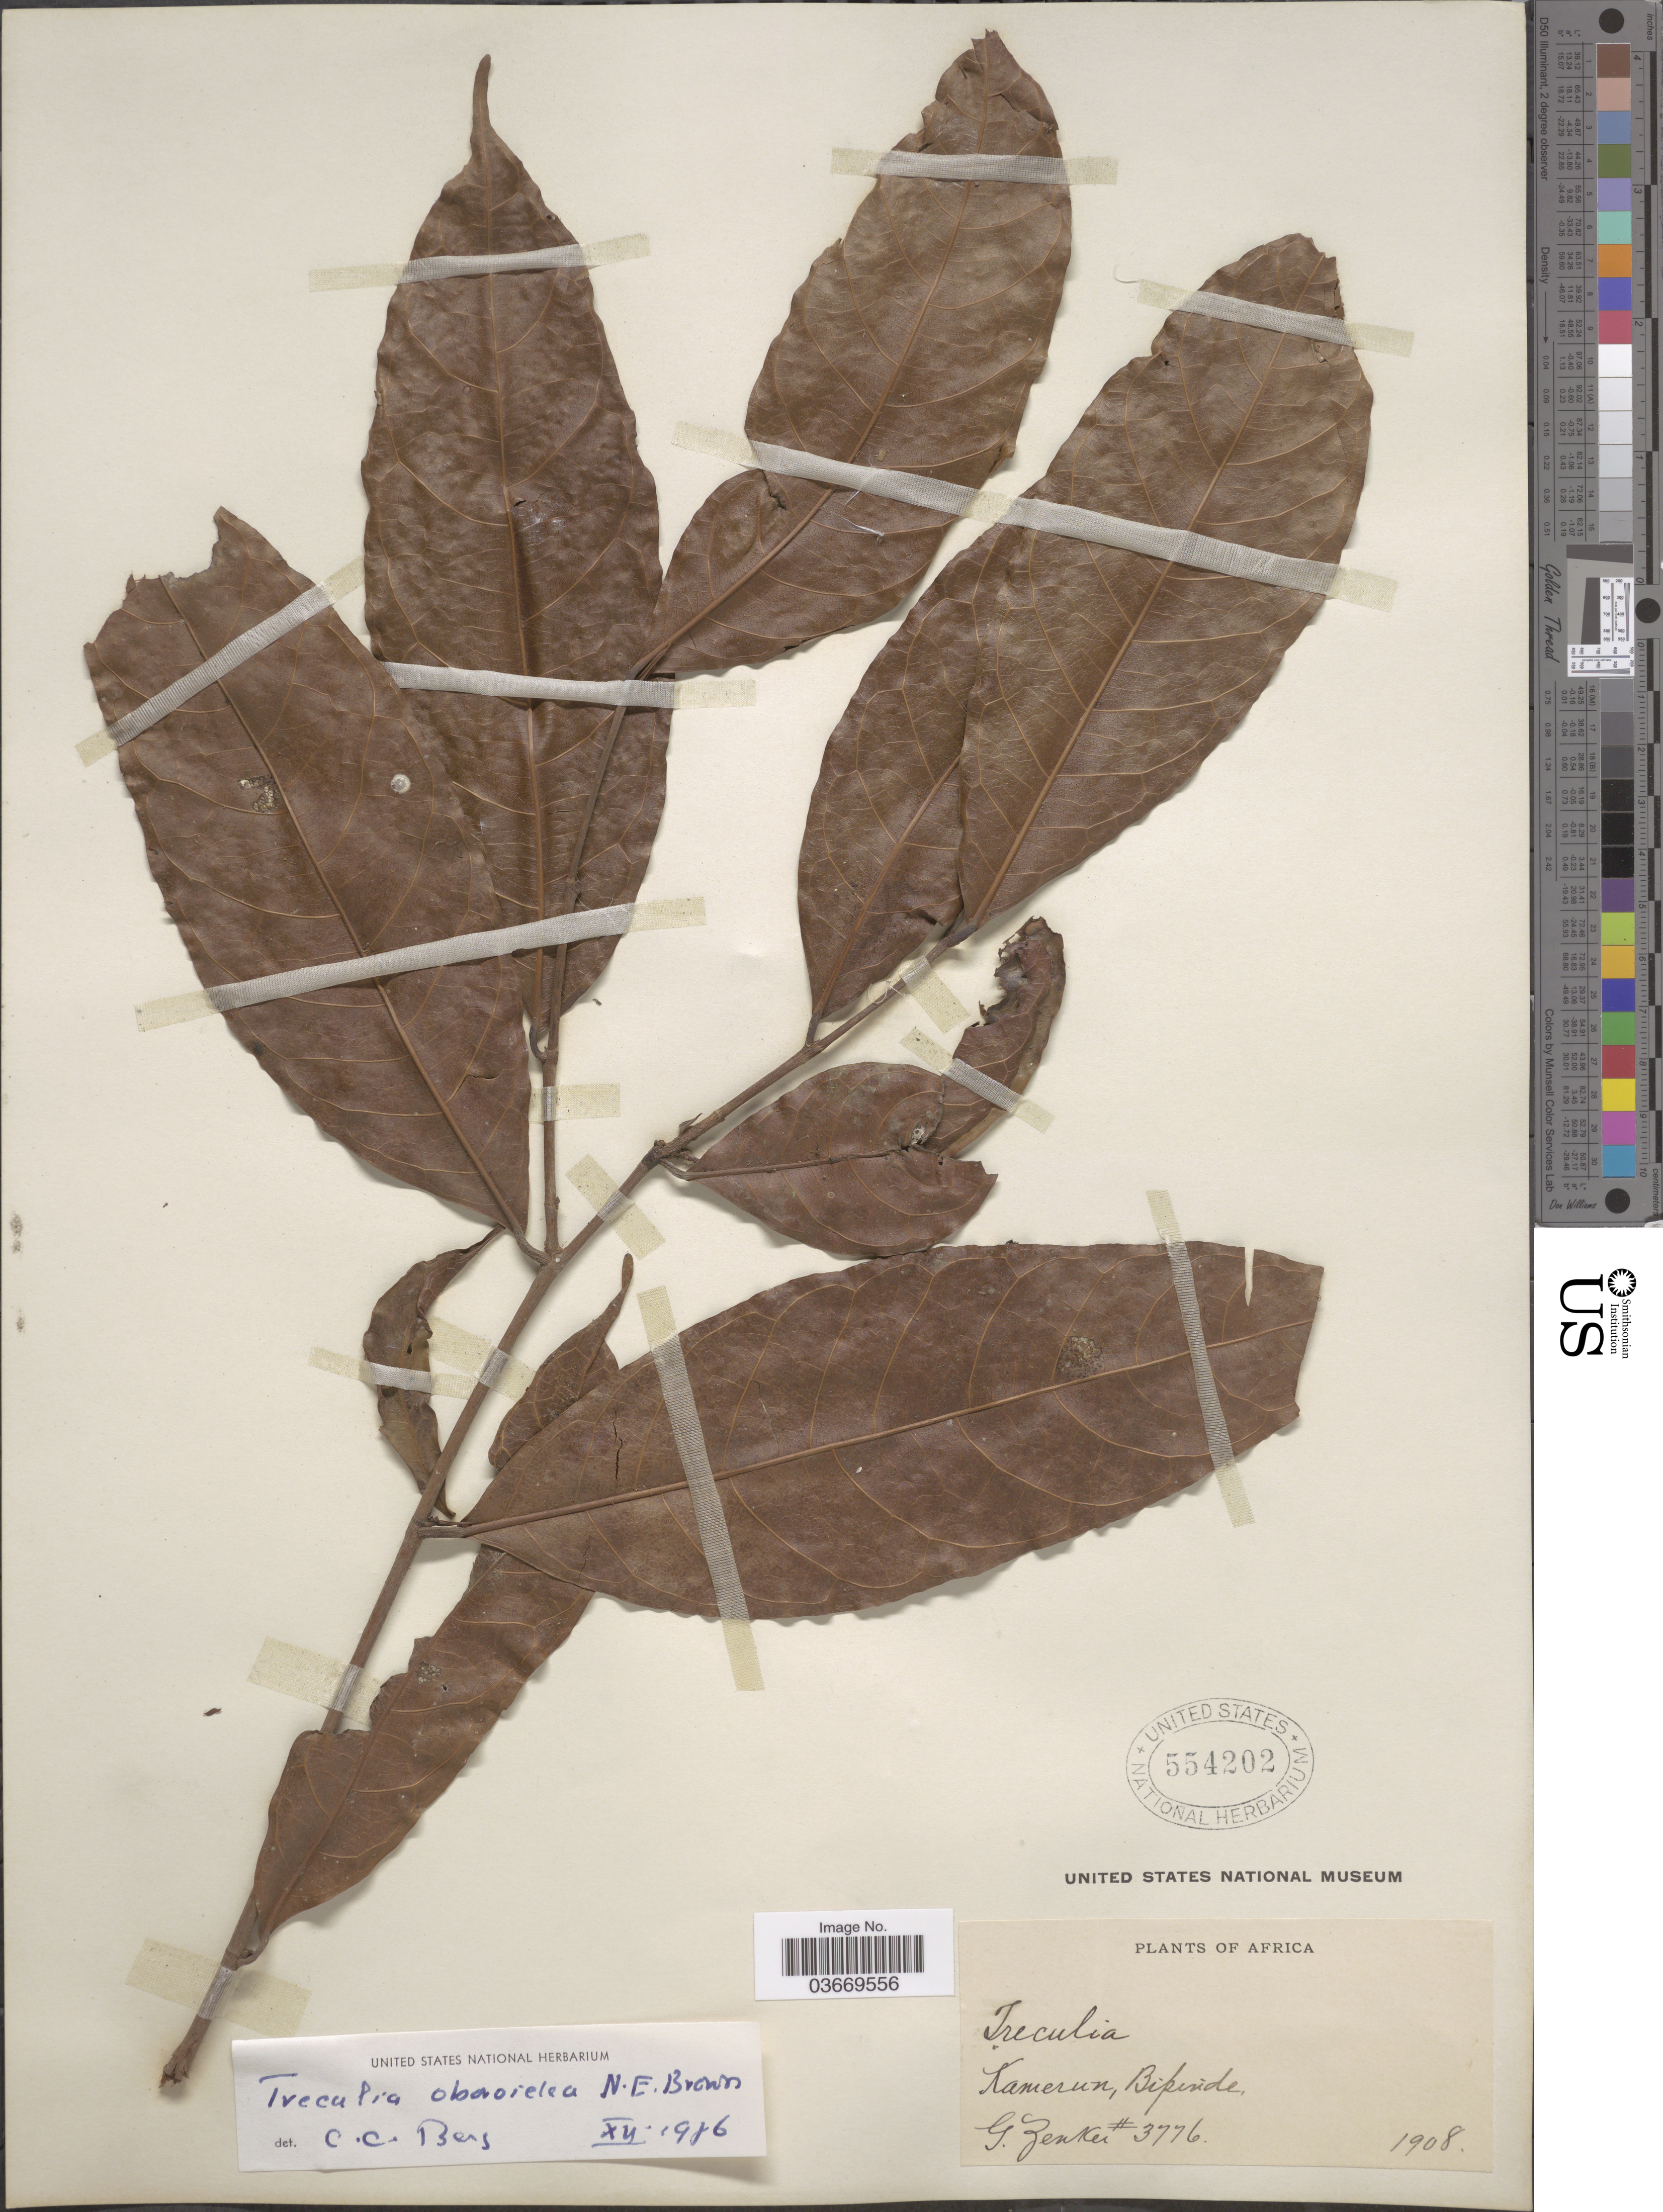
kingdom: Plantae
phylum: Tracheophyta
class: Magnoliopsida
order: Rosales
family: Moraceae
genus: Treculia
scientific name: Treculia obovoidea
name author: N.E. Br.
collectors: G. A. Zenker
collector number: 3776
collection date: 1908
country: Cameroon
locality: Kamerun, Bipinde.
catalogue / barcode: US 554202